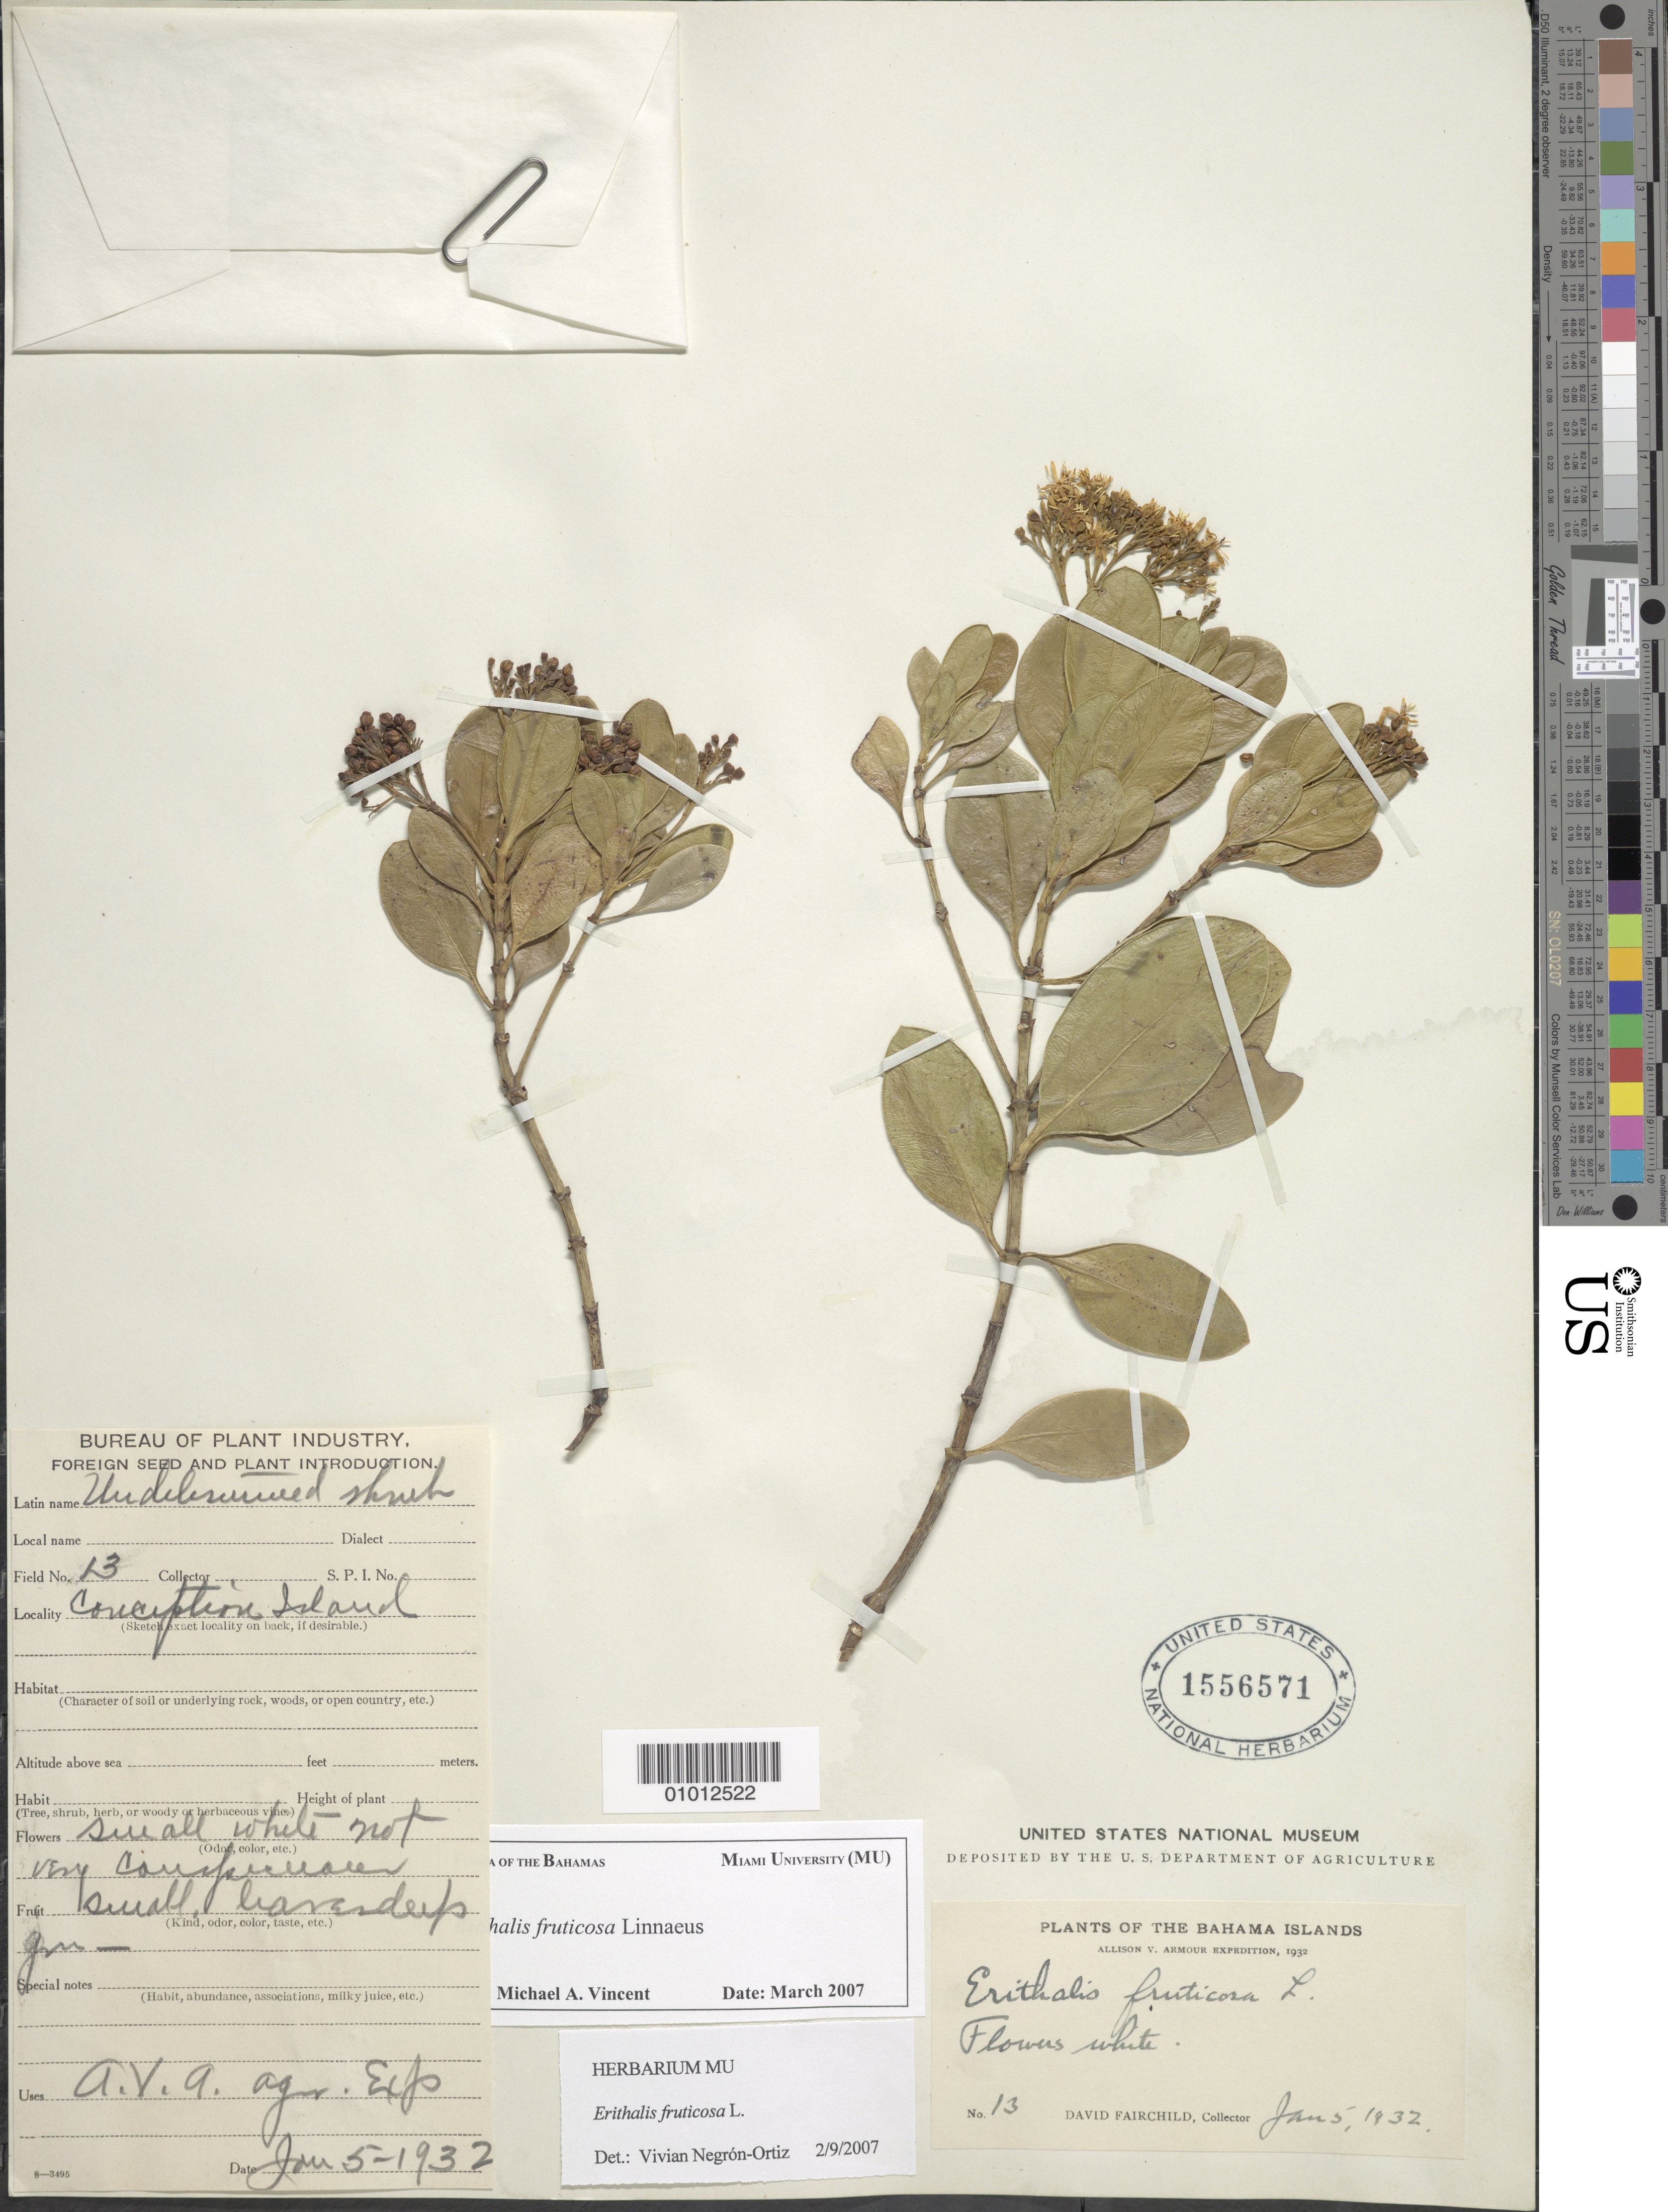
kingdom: Plantae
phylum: Tracheophyta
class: Magnoliopsida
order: Gentianales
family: Rubiaceae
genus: Erithalis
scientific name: Erithalis fruticosa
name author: L.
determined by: Vincent, M. A.; Negrón-Ortiz, V.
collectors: D. Fairchild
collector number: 13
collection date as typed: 05 Jan 1932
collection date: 1932-01-05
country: Bahamas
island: Conception I.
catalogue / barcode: US 1556571